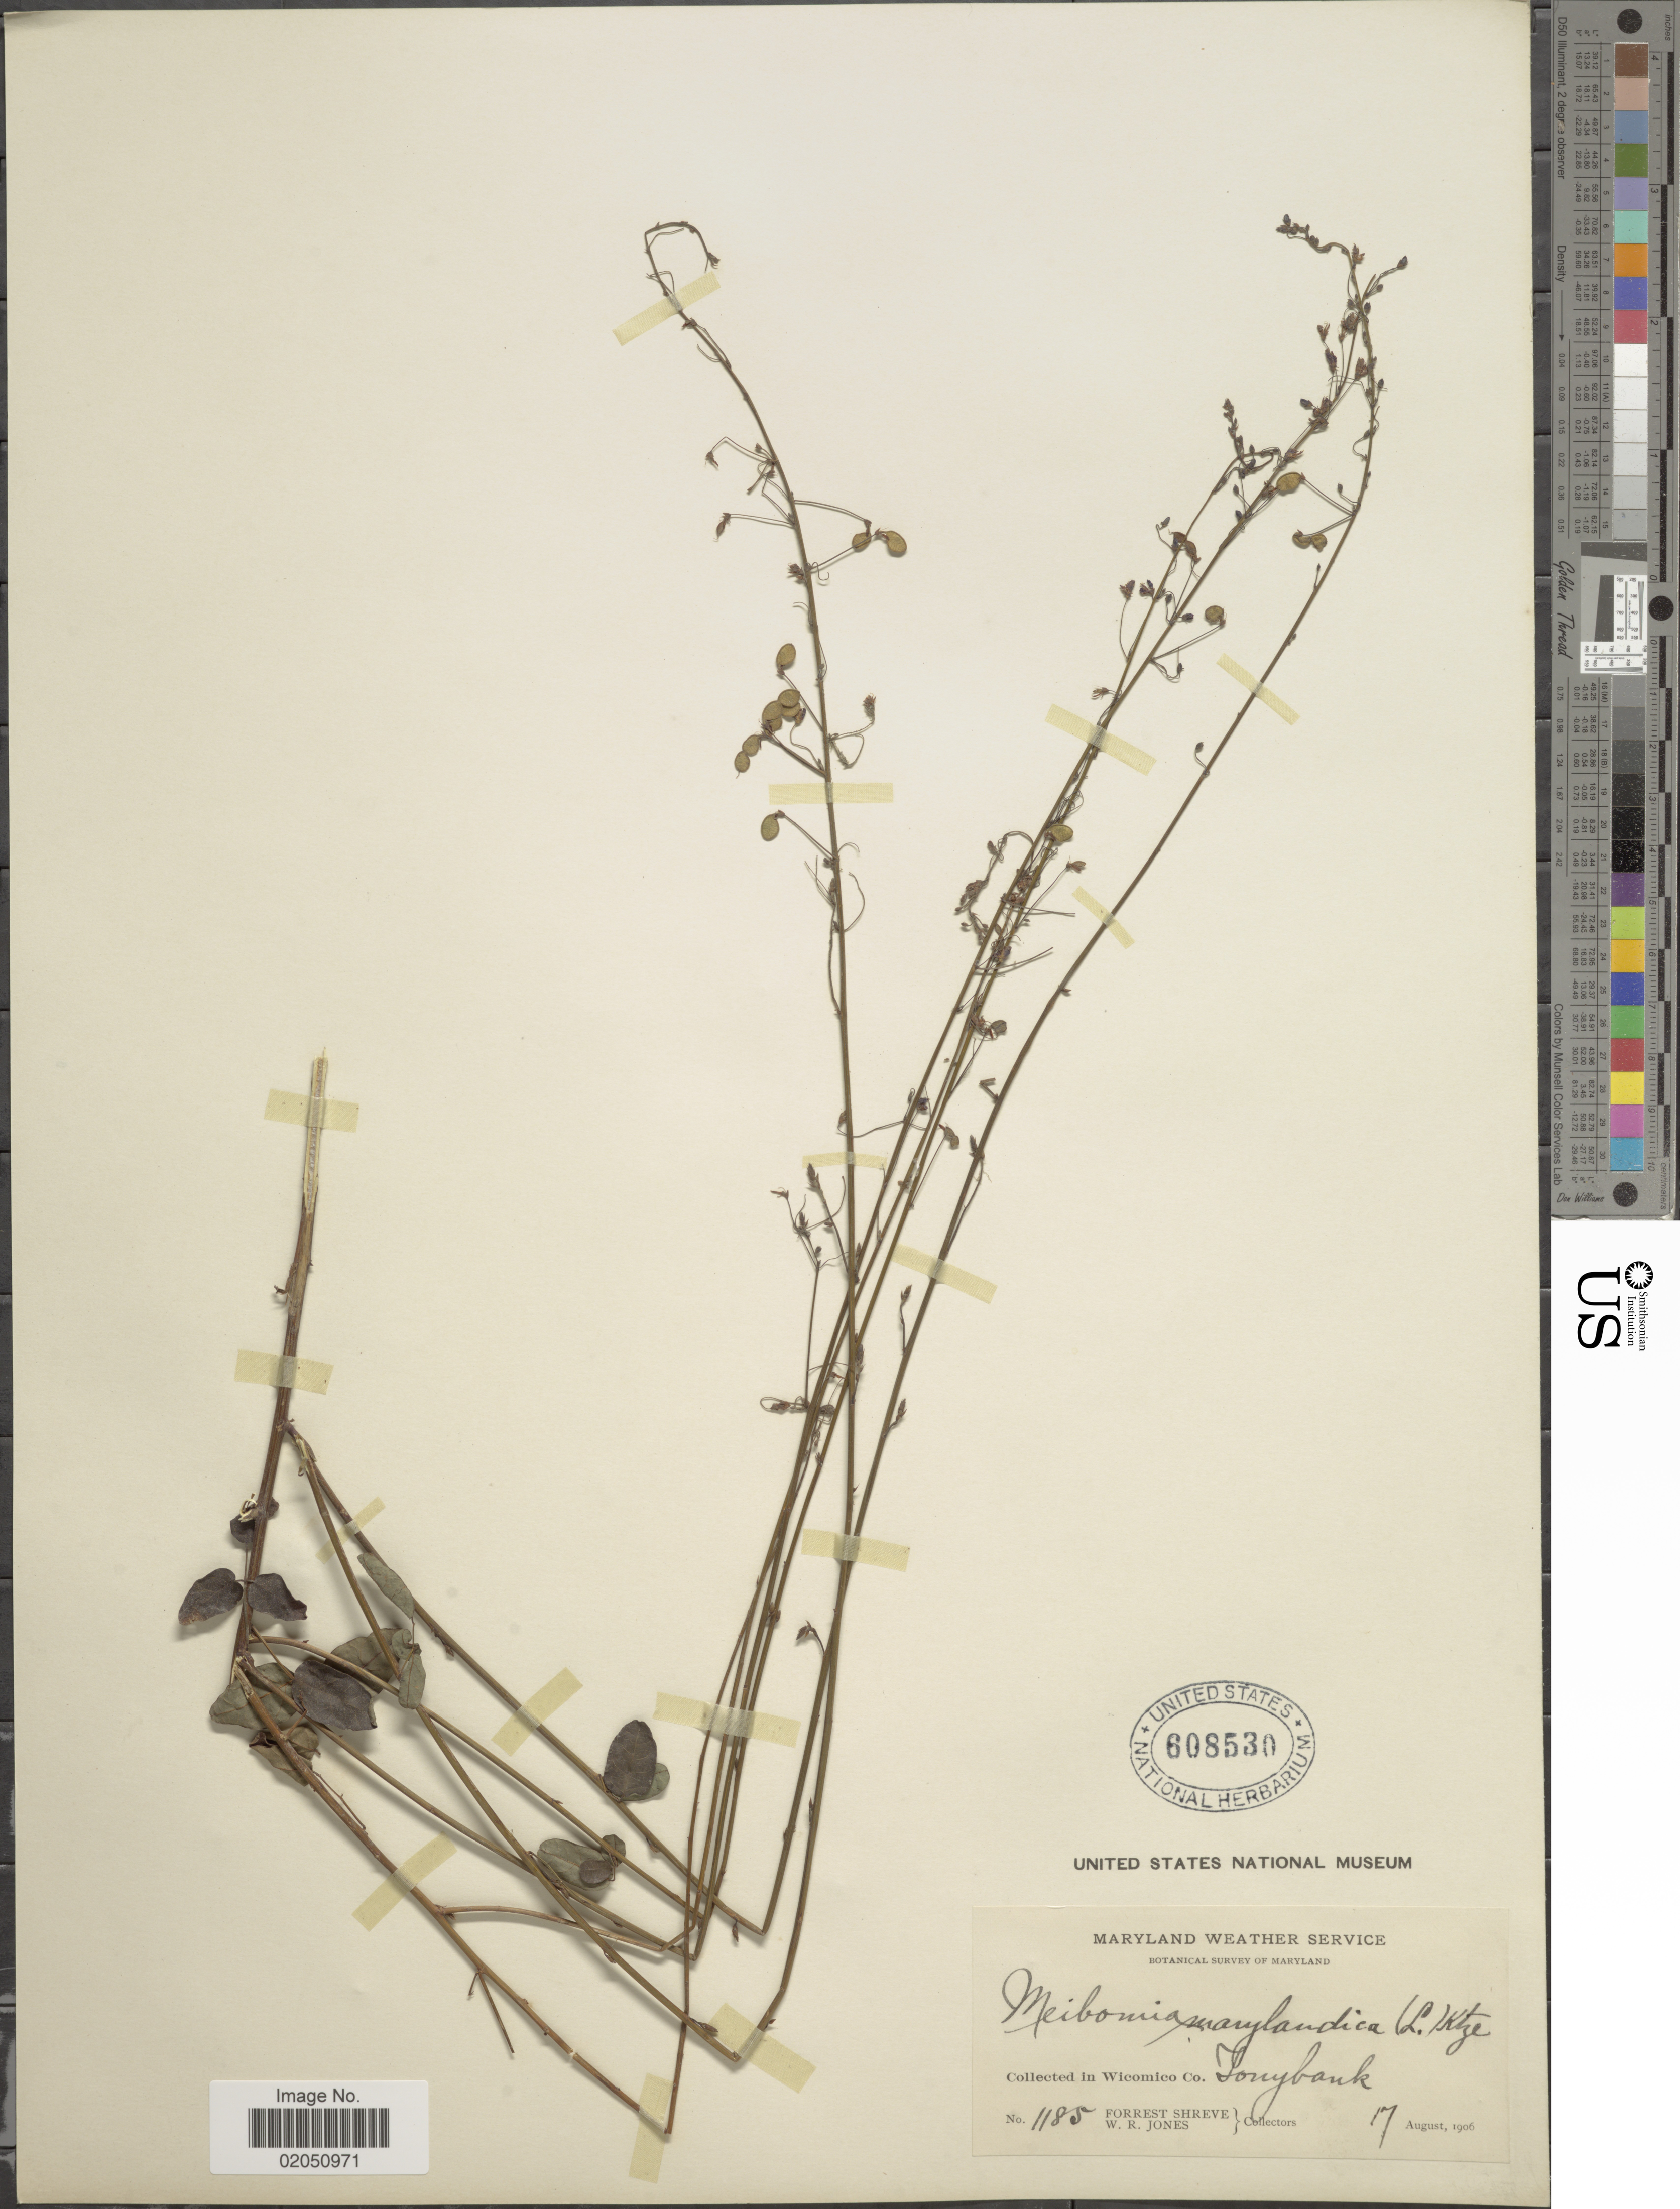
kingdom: Plantae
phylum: Tracheophyta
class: Magnoliopsida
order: Fabales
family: Fabaceae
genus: Desmodium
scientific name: Desmodium marilandicum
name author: Darl.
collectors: F. Shreve & W. R. Jones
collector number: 1185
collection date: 1906-08-17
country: United States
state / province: Maryland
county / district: Wicomico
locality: Maryland Weather Service, in Wicomico Co. Tonybank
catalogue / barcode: US 608530